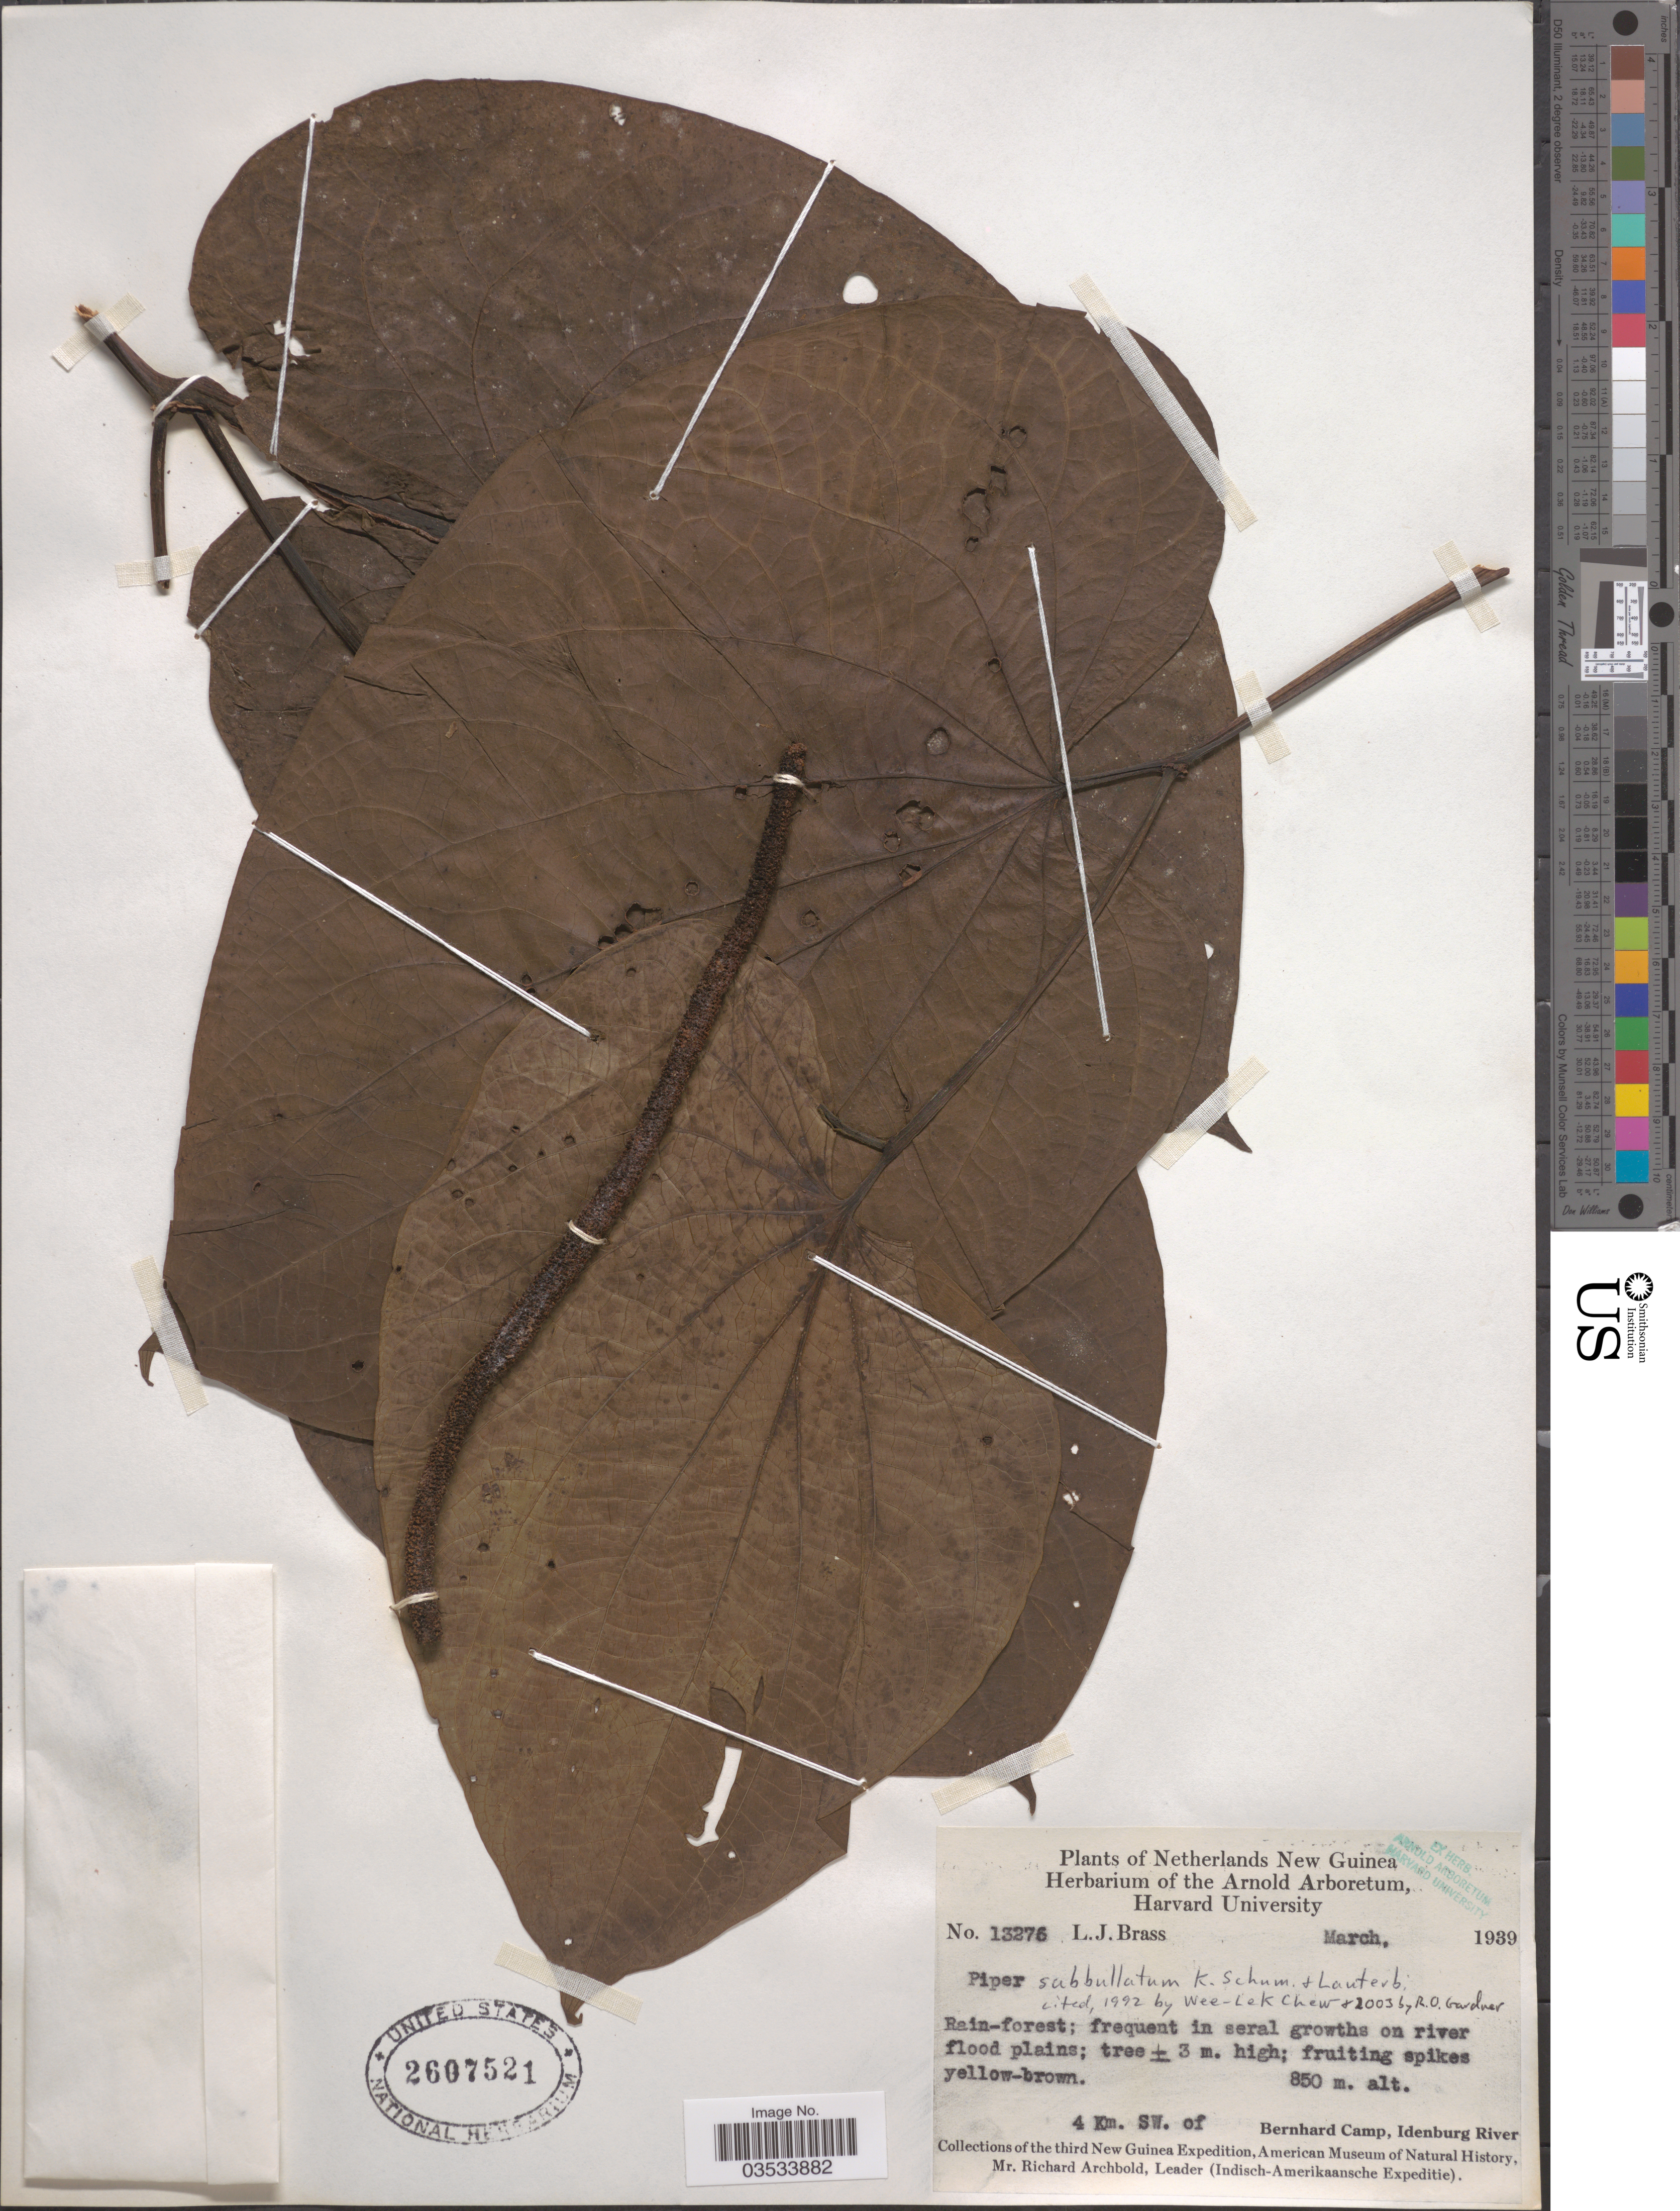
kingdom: Plantae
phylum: Tracheophyta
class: Magnoliopsida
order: Piperales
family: Piperaceae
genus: Piper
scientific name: Piper subbullatum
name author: K. Schum. & Lauterb.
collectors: L. J. Brass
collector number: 13276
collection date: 1939-03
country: Indonesia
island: New Guinea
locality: Netherlands New Guinea. 4 Km. SW. of Bernhard Camp, Idenburg River. New Guinea.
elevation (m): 850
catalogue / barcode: US 2607521